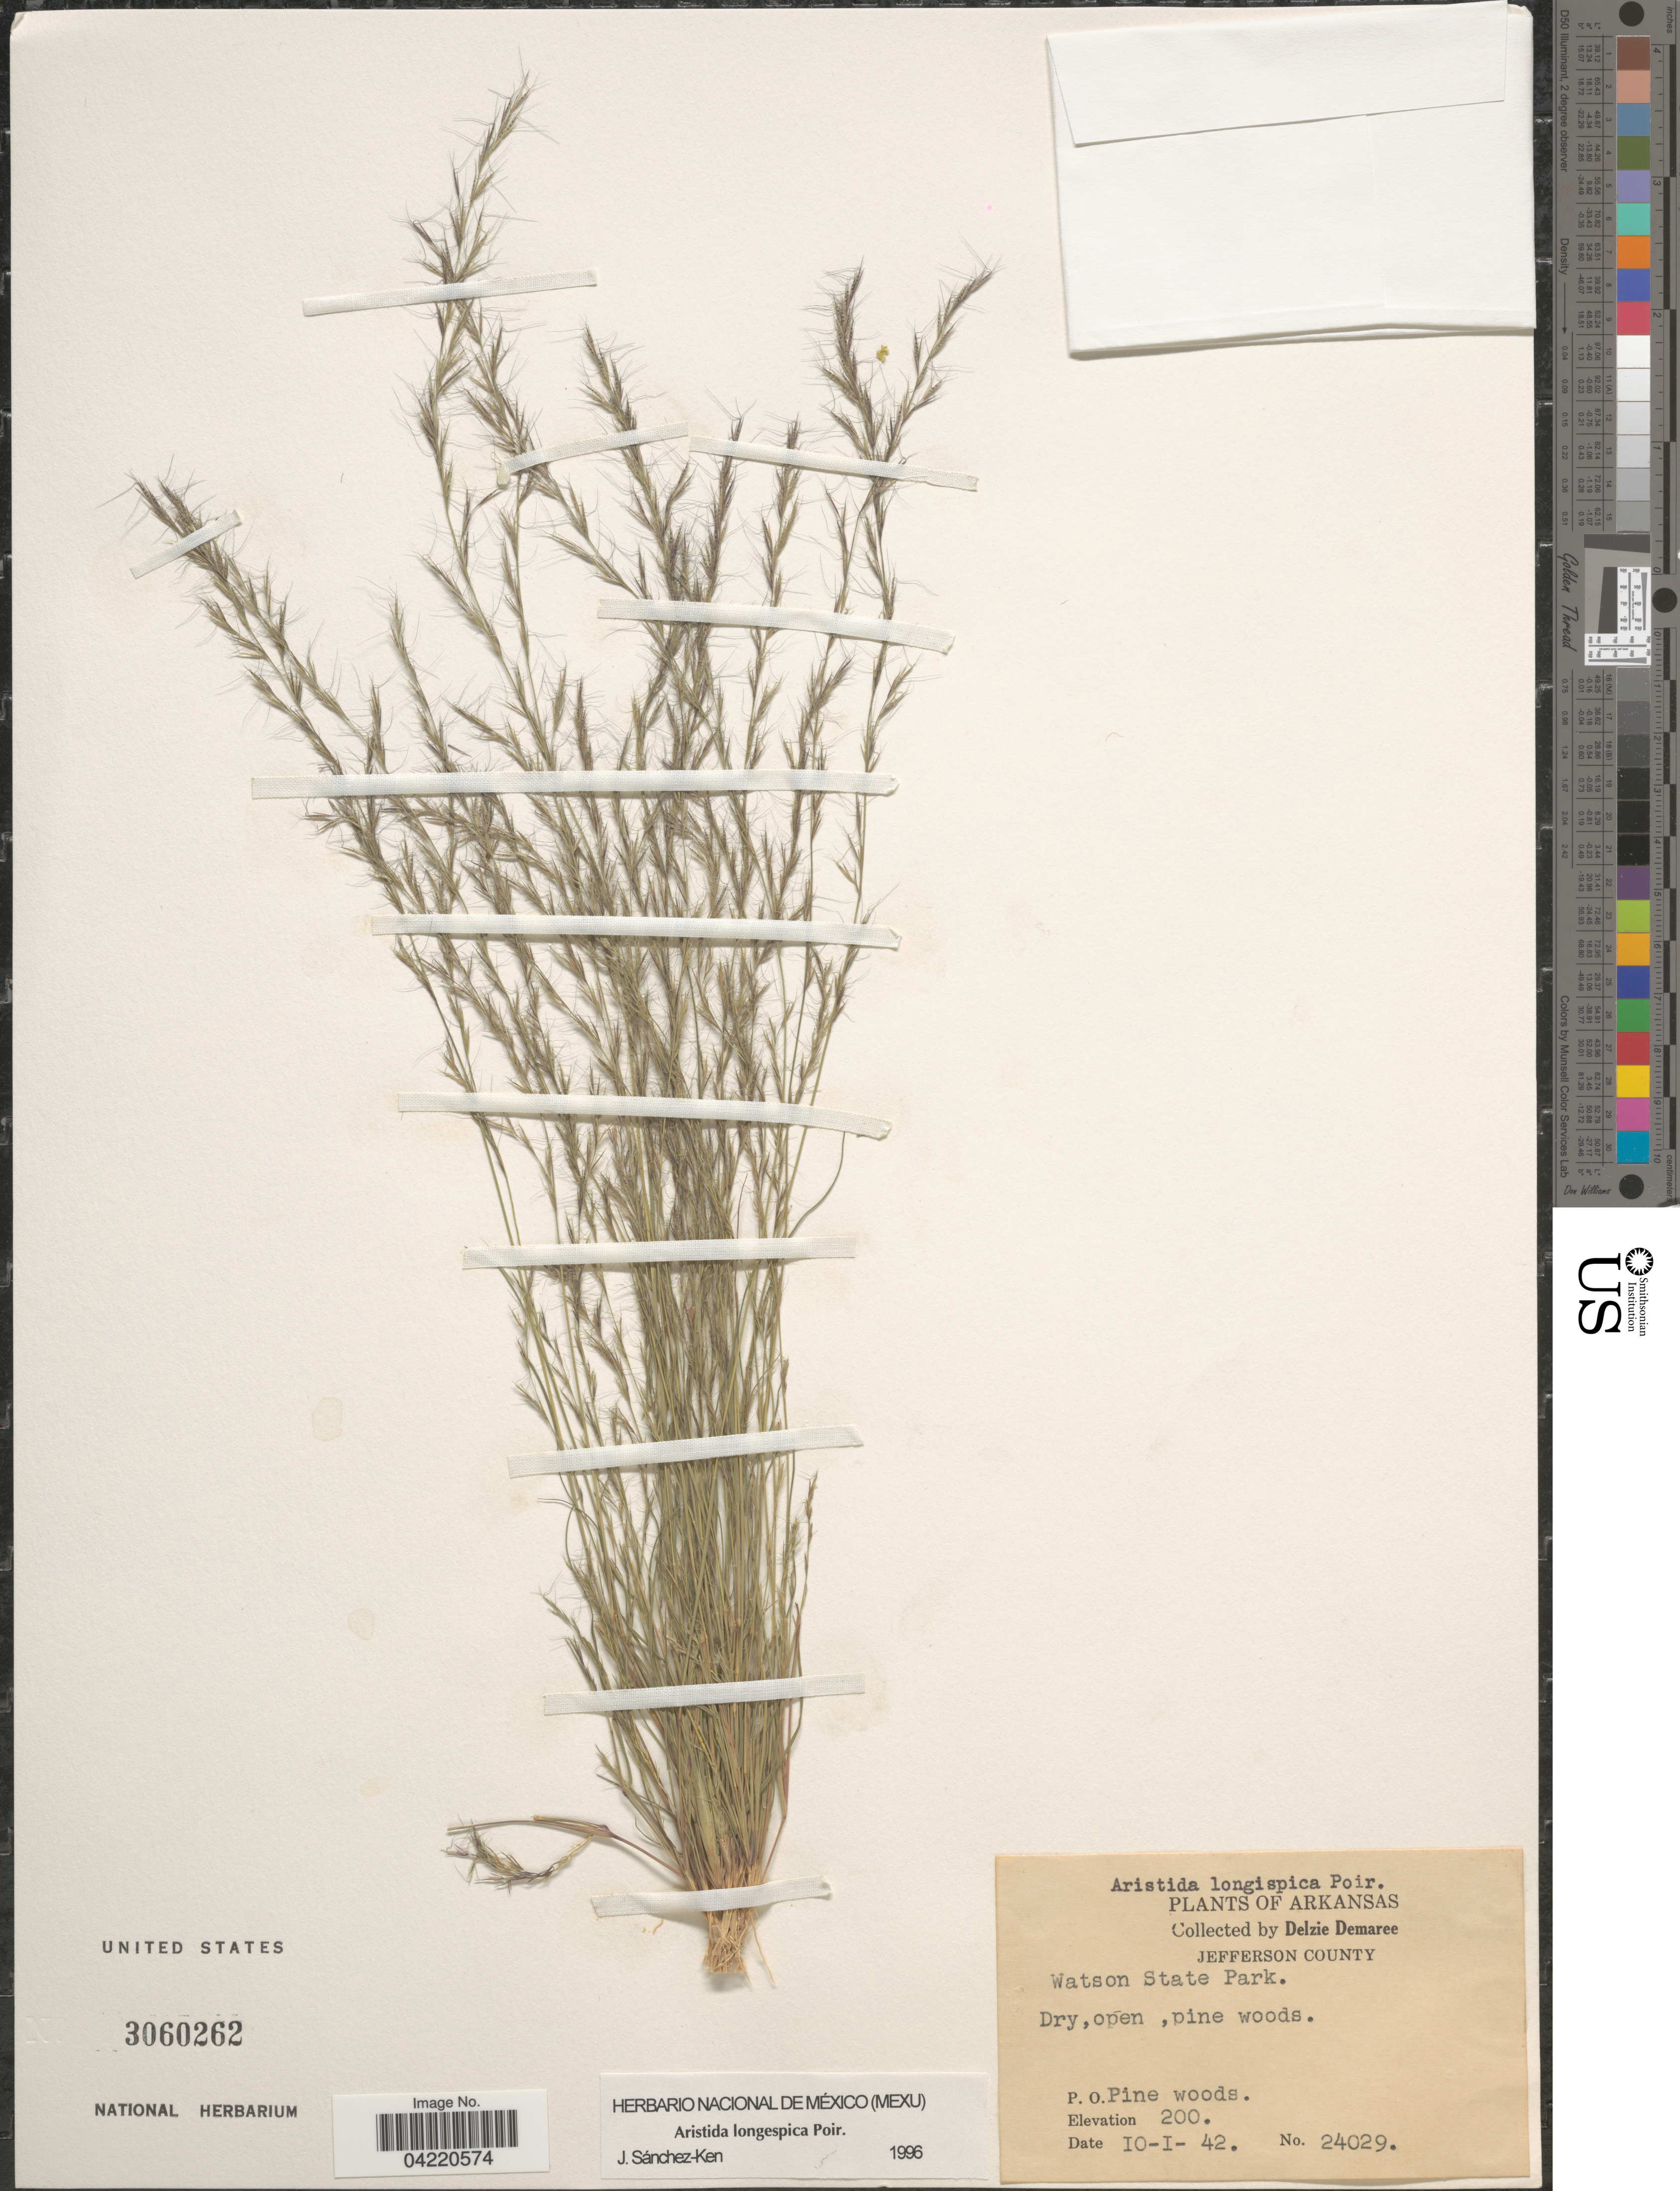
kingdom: Plantae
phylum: Tracheophyta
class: Liliopsida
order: Poales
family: Poaceae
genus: Aristida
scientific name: Aristida longespica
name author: Poir.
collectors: D. Demaree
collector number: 24029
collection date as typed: Transcribed d/m/y: 10/1/42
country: United States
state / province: Arkansas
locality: Jefferson County. Watson State Park.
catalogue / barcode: US 3060262